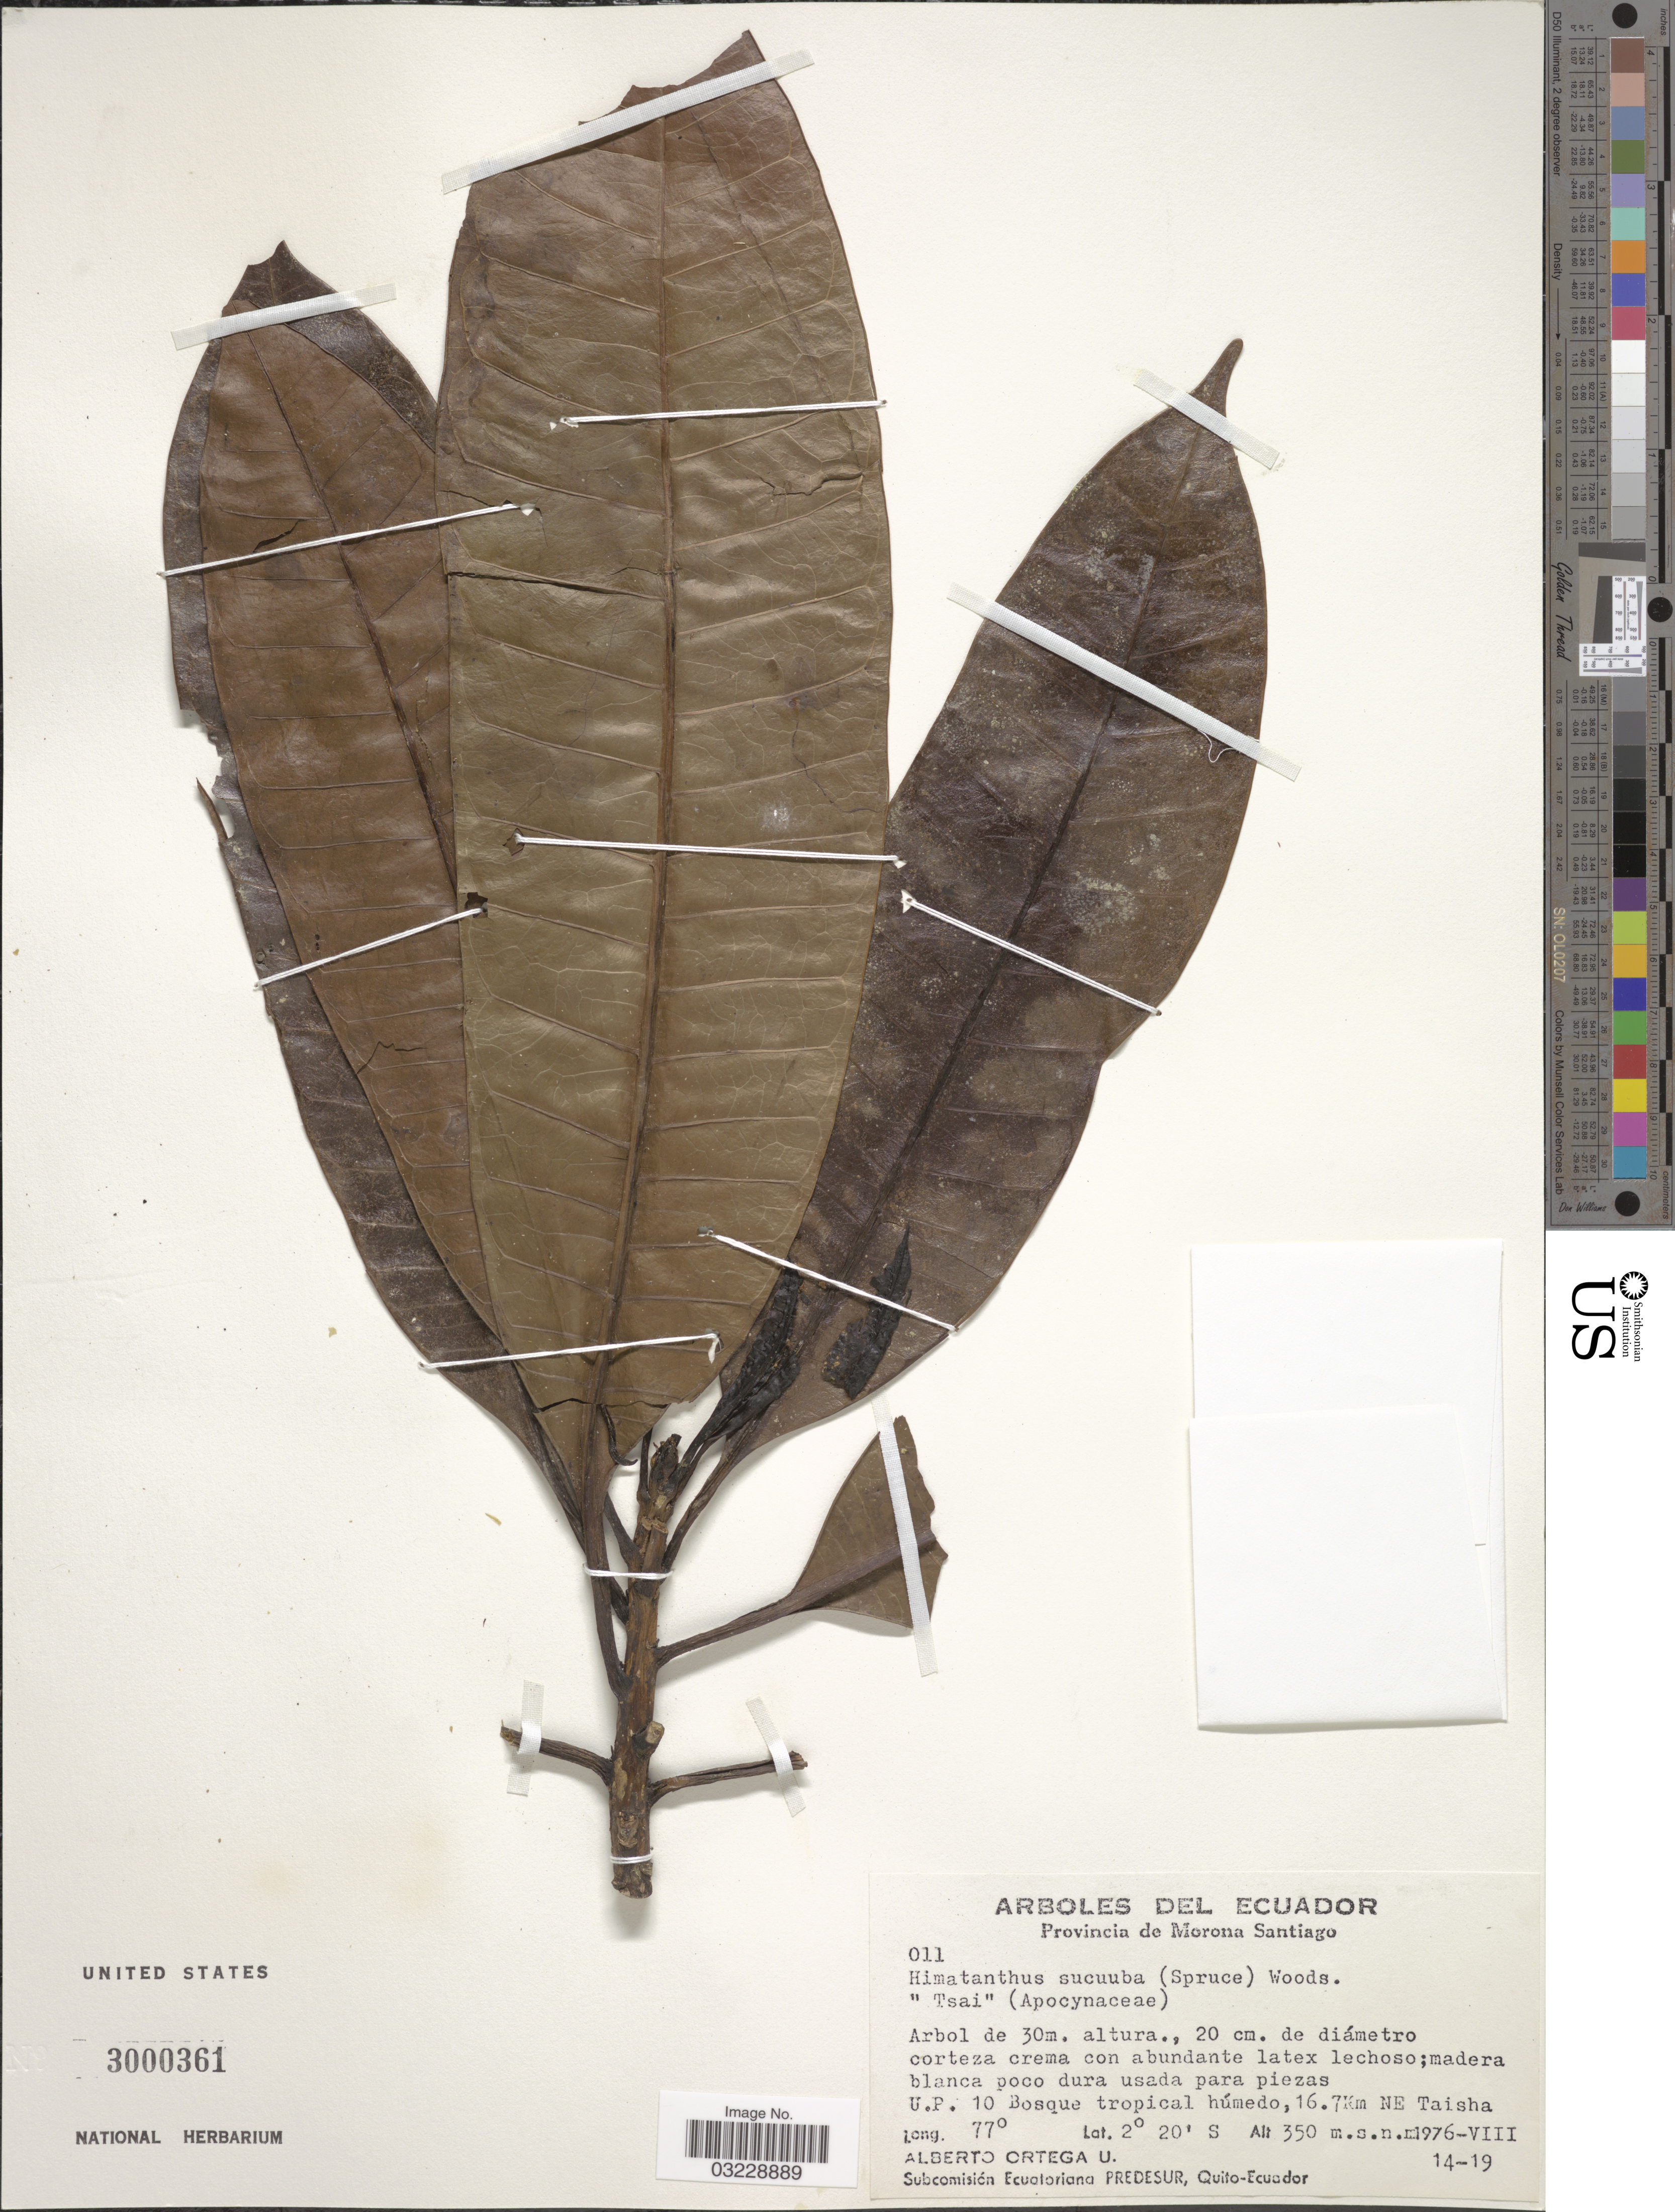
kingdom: Plantae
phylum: Tracheophyta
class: Magnoliopsida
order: Gentianales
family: Apocynaceae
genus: Himatanthus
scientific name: Himatanthus sucuuba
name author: (Spruce) Woodson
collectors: A. Ortega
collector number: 011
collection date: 1976-08-14/1976-08-19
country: Ecuador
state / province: Morona-Santiago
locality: Provincia de Morona Santiago. U.P. 10 Bosque tropical húmedo, 16.7Km NE Taisha.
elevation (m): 350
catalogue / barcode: US 3000361